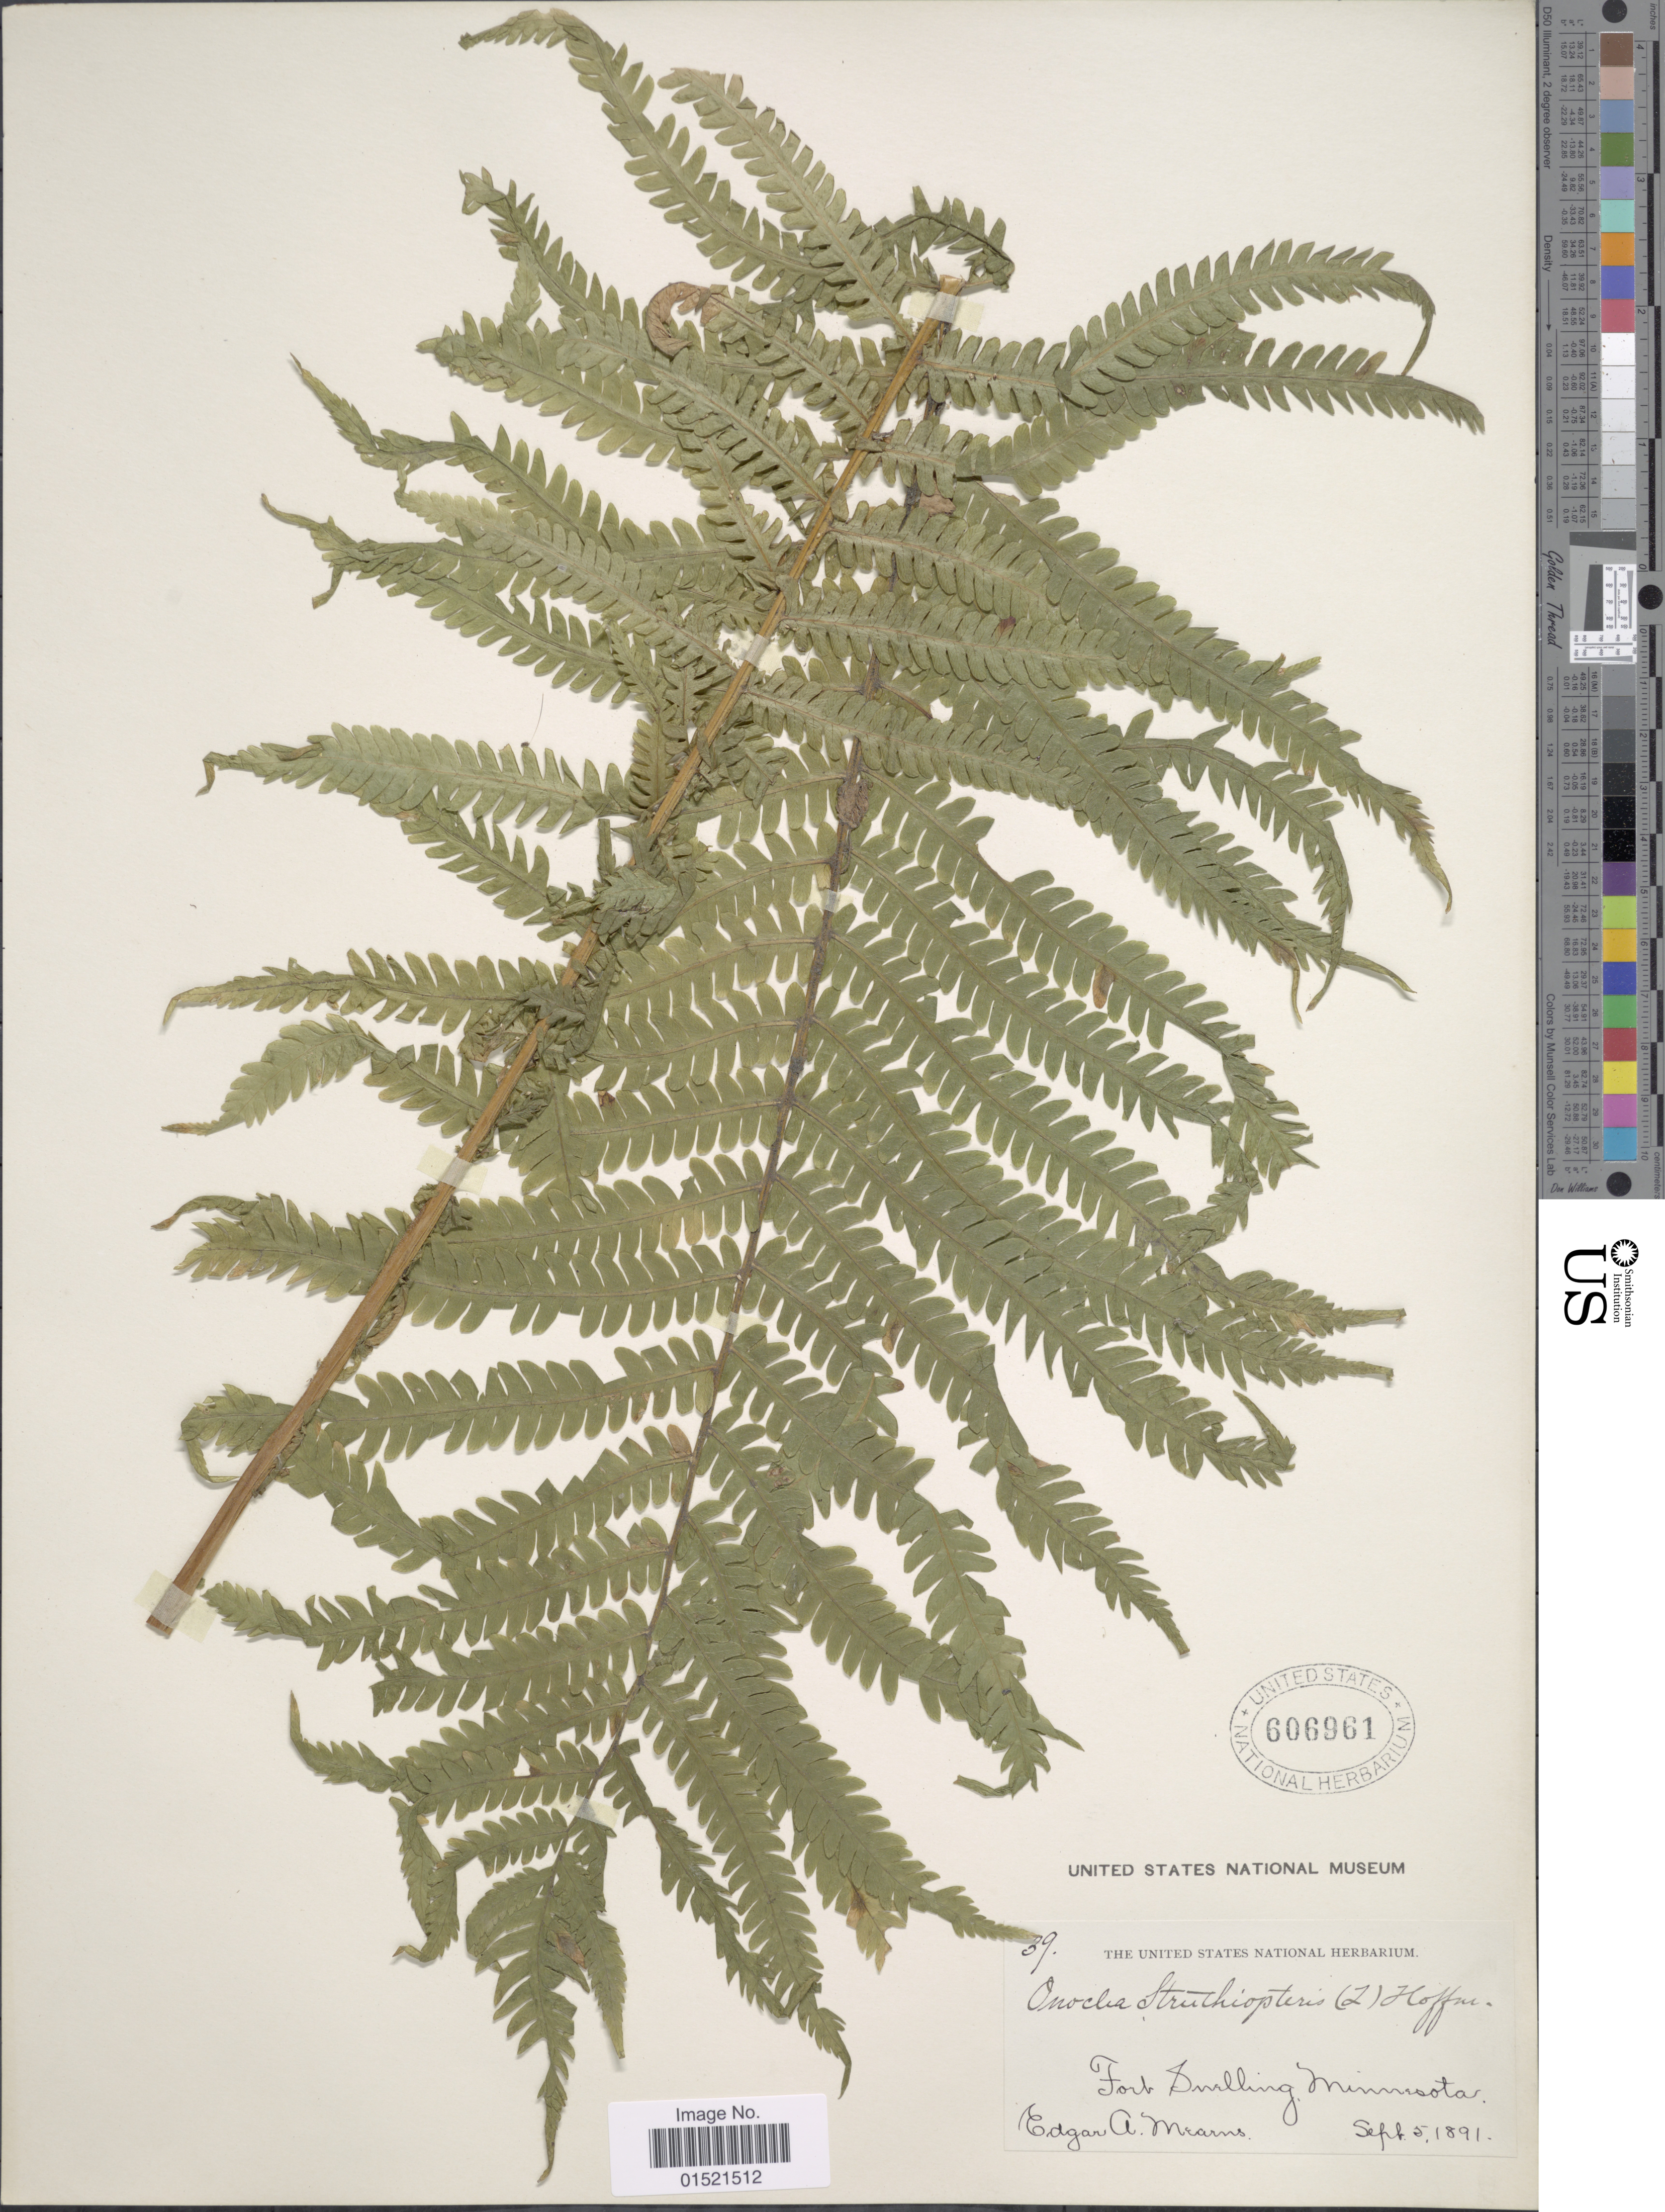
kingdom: Plantae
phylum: Tracheophyta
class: Polypodiopsida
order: Polypodiales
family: Onocleaceae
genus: Matteuccia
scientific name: Matteuccia struthiopteris var. pensylvanica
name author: (Willd.) C.V. Morton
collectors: E. A. Mearns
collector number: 39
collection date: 1891-09-05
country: United States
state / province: Minnesota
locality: Fort Snelling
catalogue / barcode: US 606961